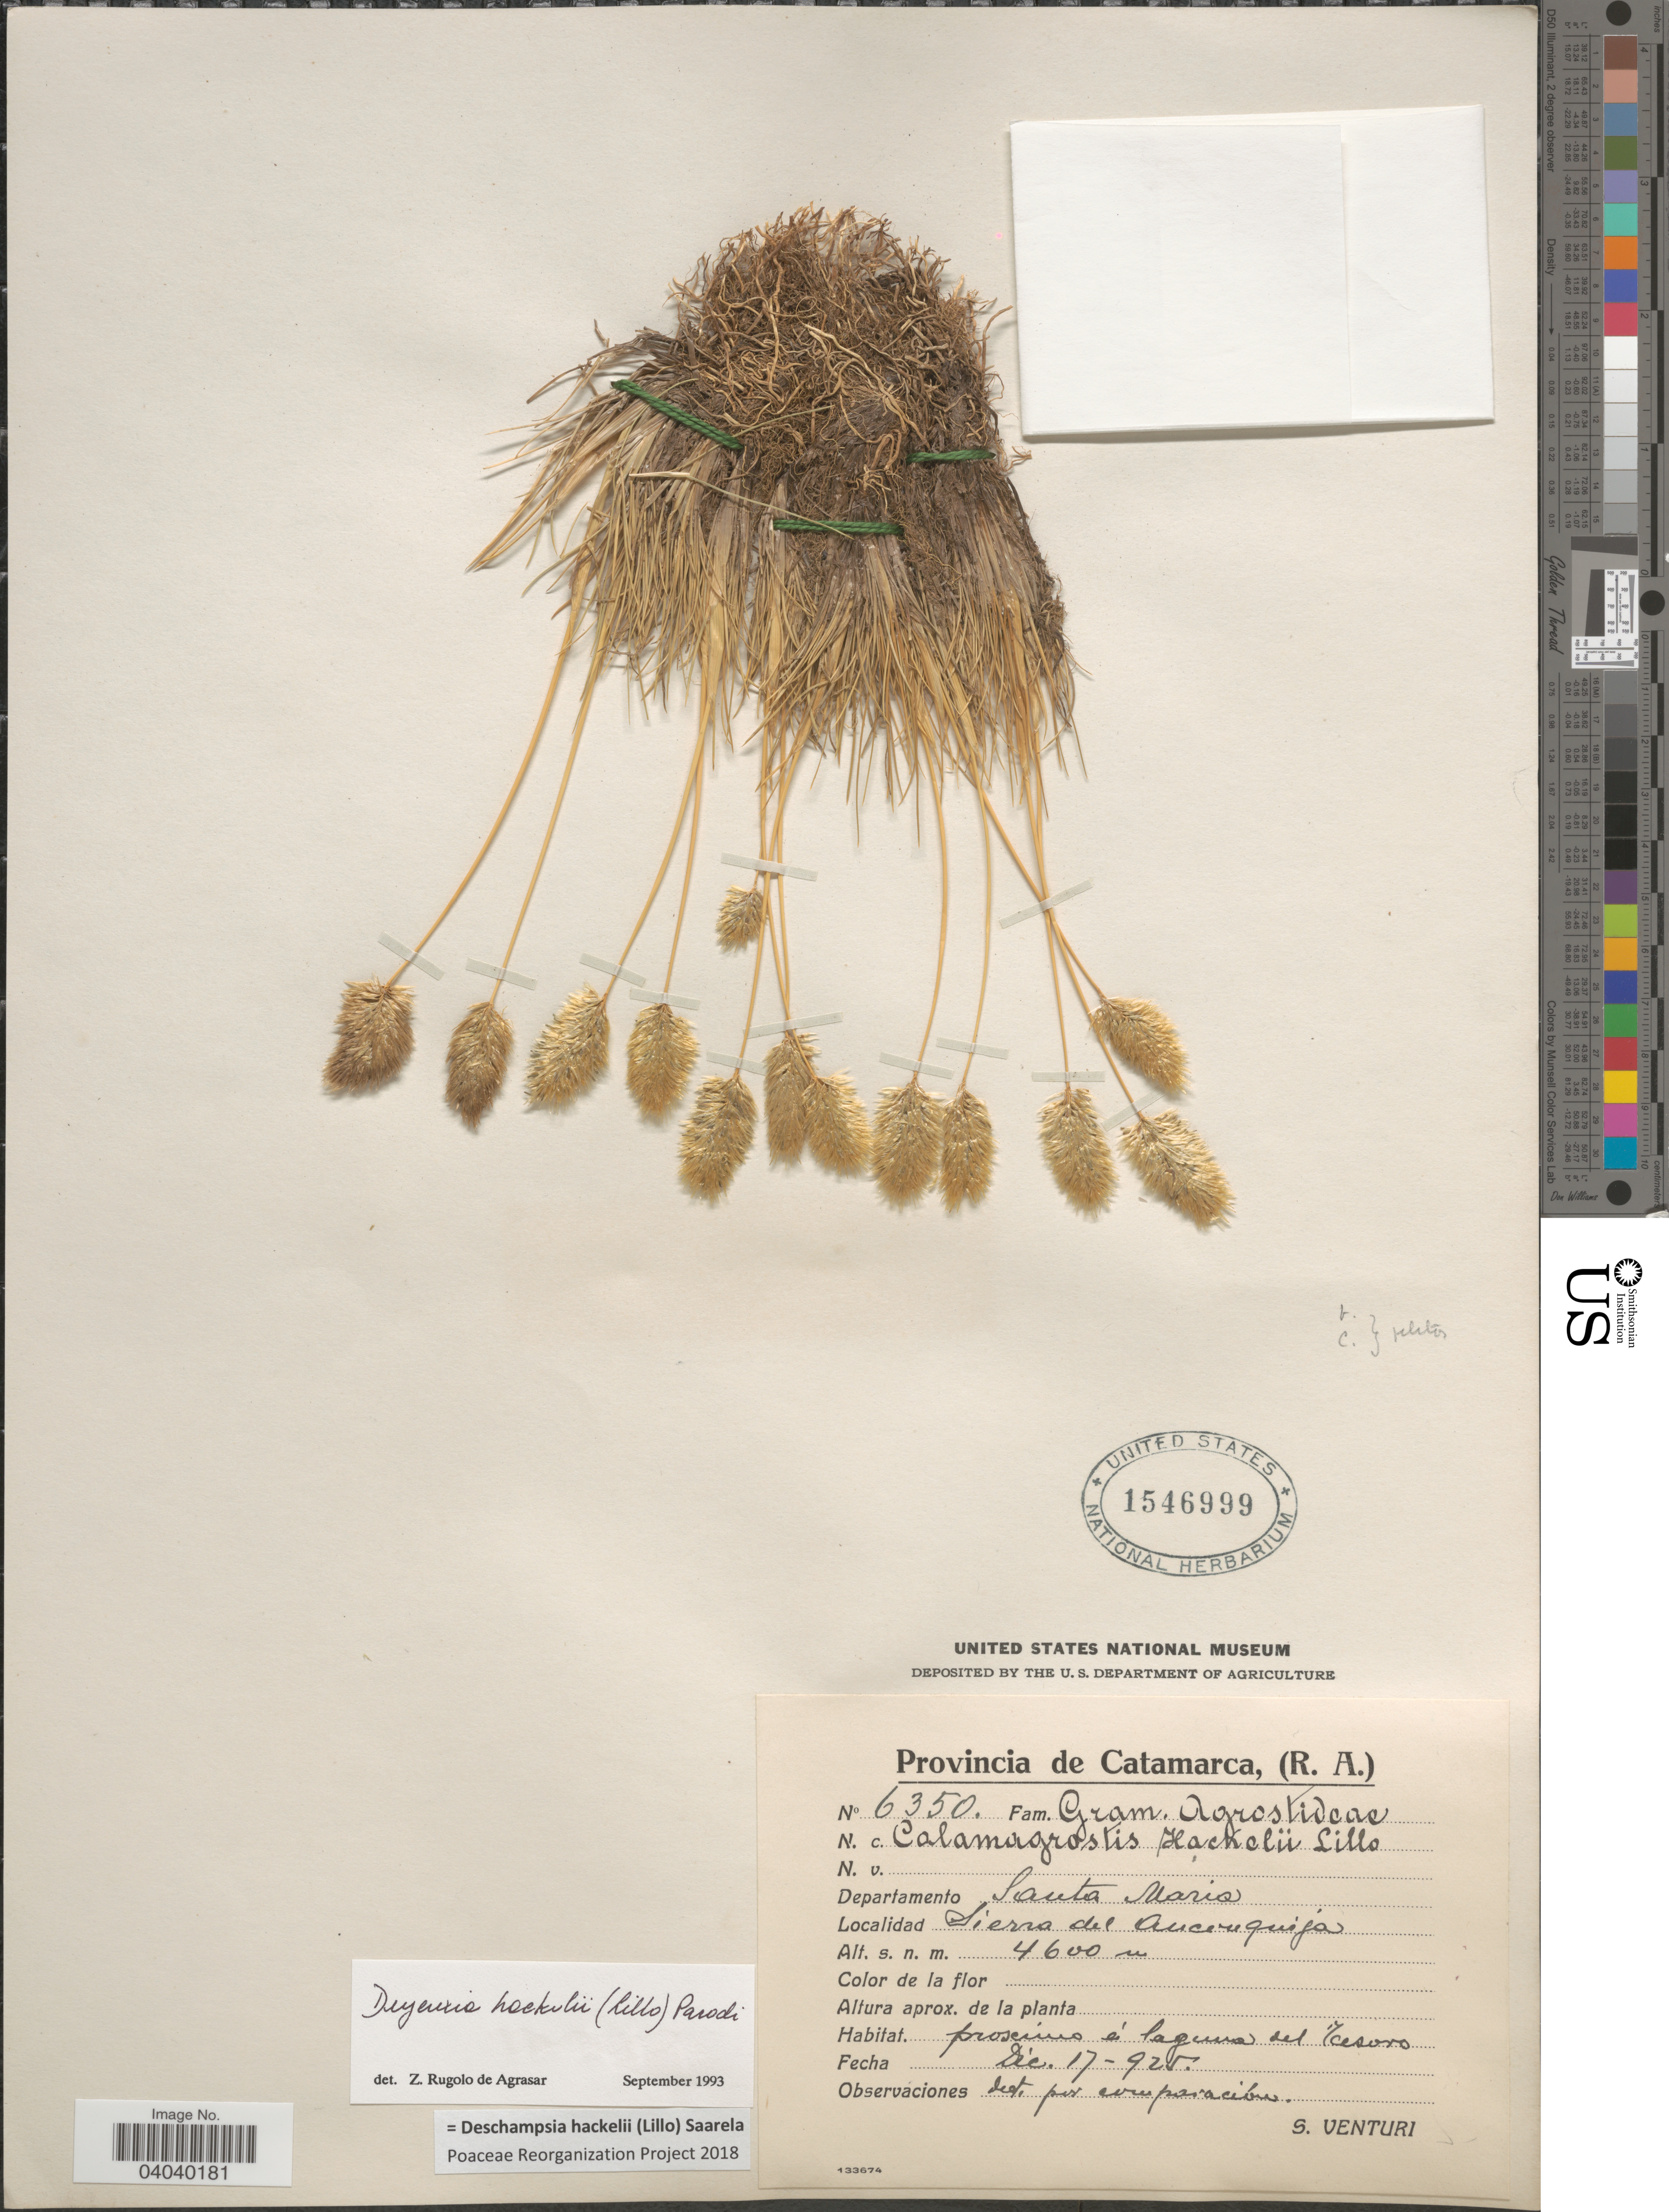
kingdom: Plantae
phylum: Tracheophyta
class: Liliopsida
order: Poales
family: Poaceae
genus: Deschampsia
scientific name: Deschampsia hackelii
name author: (Lillo) Saarela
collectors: S. Venturi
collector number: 6350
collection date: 1925-12-17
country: Argentina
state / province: Catamarca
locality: Departamento Santa Maria. Sierra del Aconquija.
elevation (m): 4600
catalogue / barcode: US 1546999